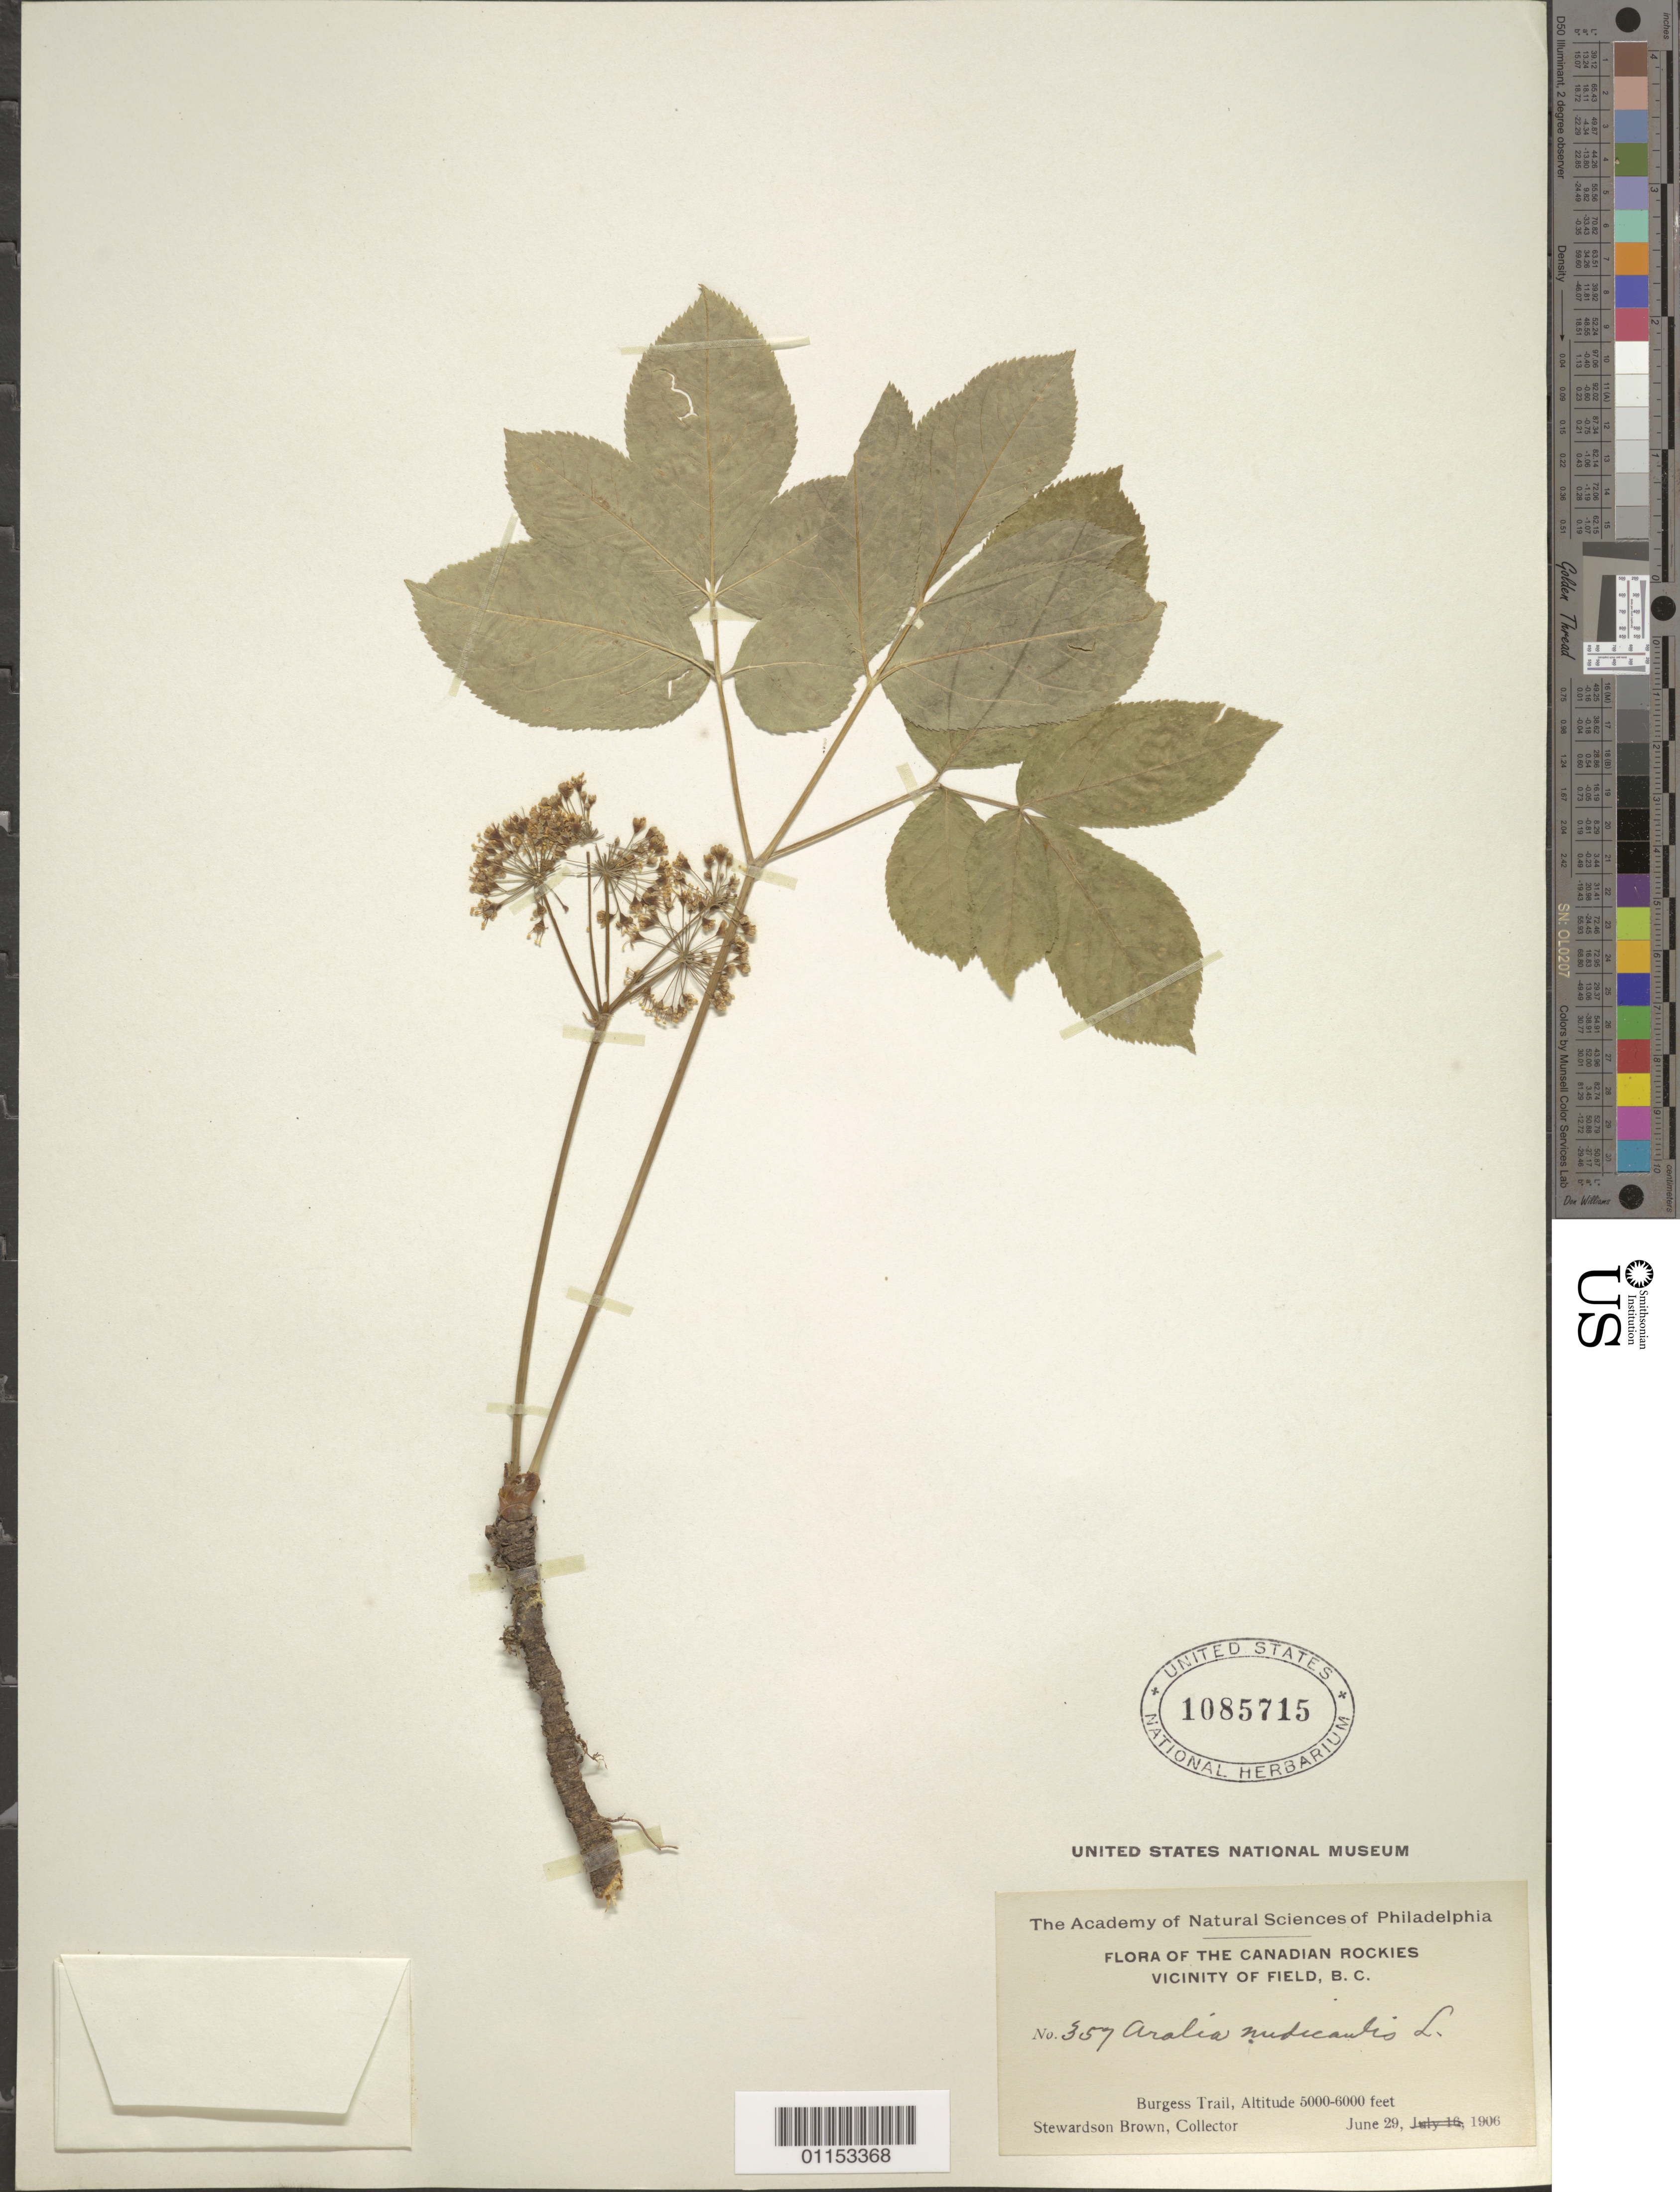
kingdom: Plantae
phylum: Tracheophyta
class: Magnoliopsida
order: Apiales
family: Araliaceae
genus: Aralia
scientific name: Aralia nudicaulis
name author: L.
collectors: S. Brown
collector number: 357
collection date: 1906-06-29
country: Canada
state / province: British Columbia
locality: Burgess Trail.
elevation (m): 1524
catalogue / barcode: US 1085715